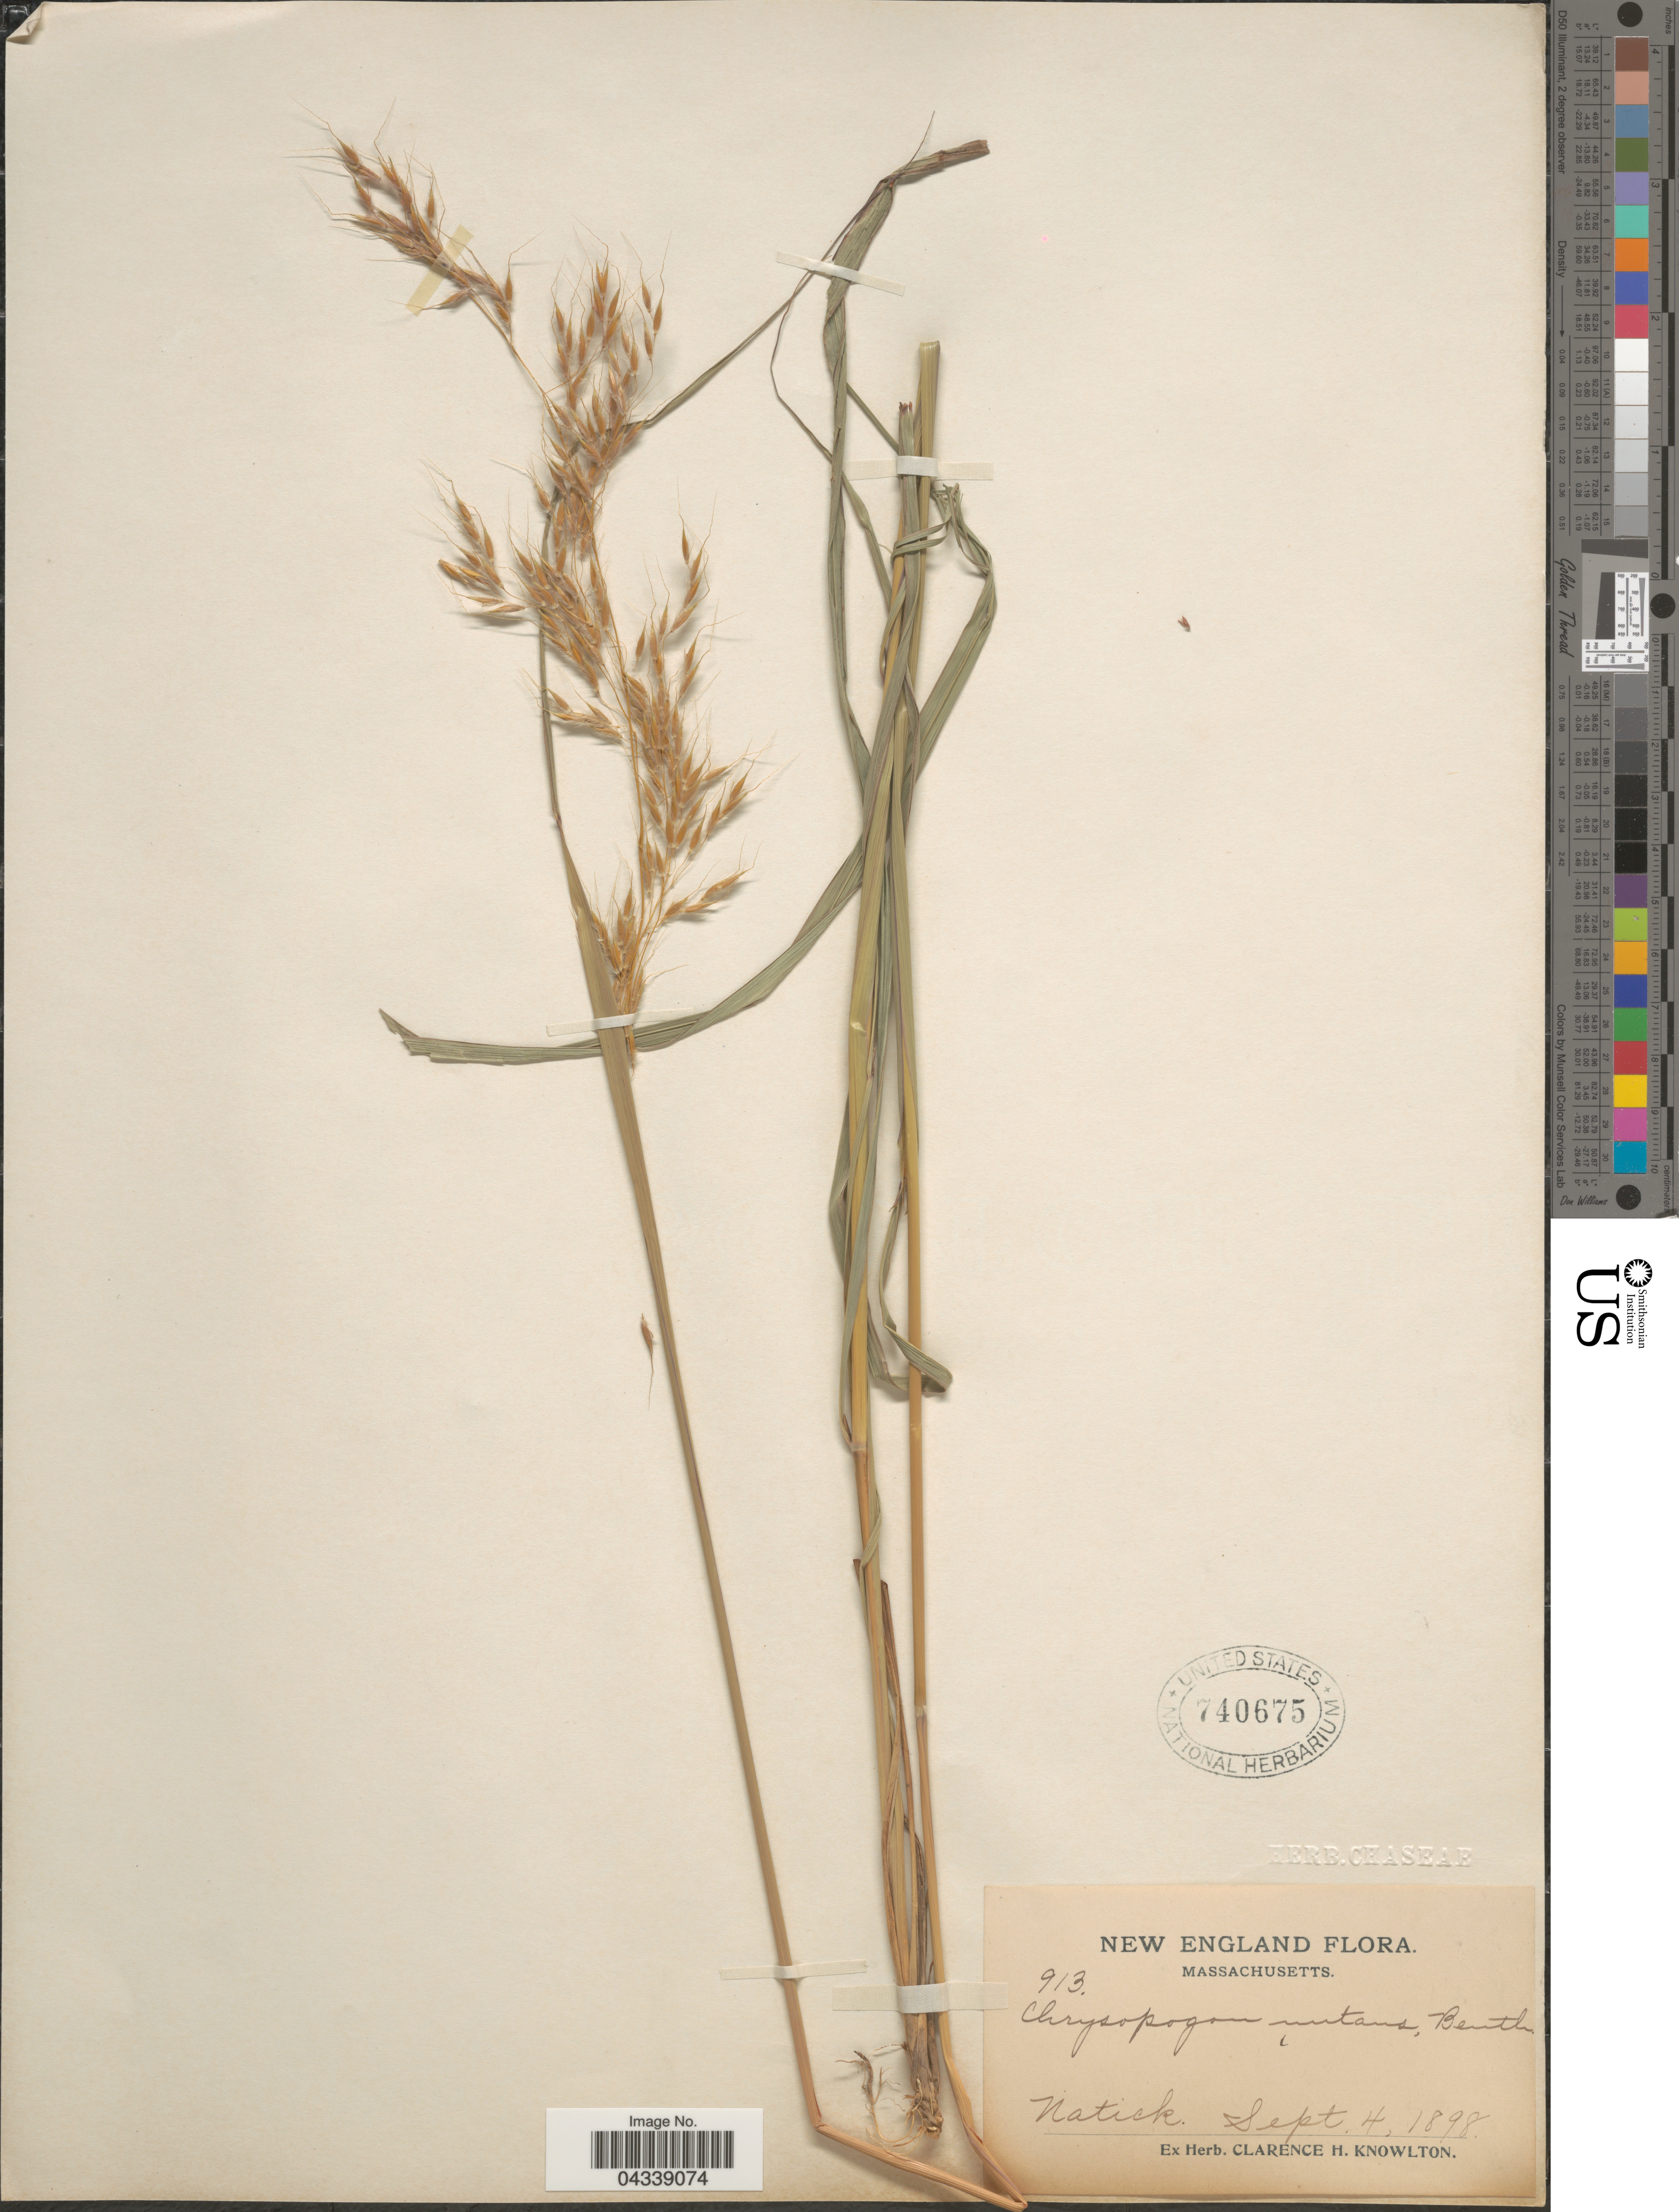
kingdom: Plantae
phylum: Tracheophyta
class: Liliopsida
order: Poales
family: Poaceae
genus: Sorghastrum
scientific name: Sorghastrum nutans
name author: (L.) Nash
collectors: Ex Herb. Clarence H. Knowlton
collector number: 913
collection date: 1898-09-04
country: United States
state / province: Massachusetts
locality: New England. Natick.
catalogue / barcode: US 740675